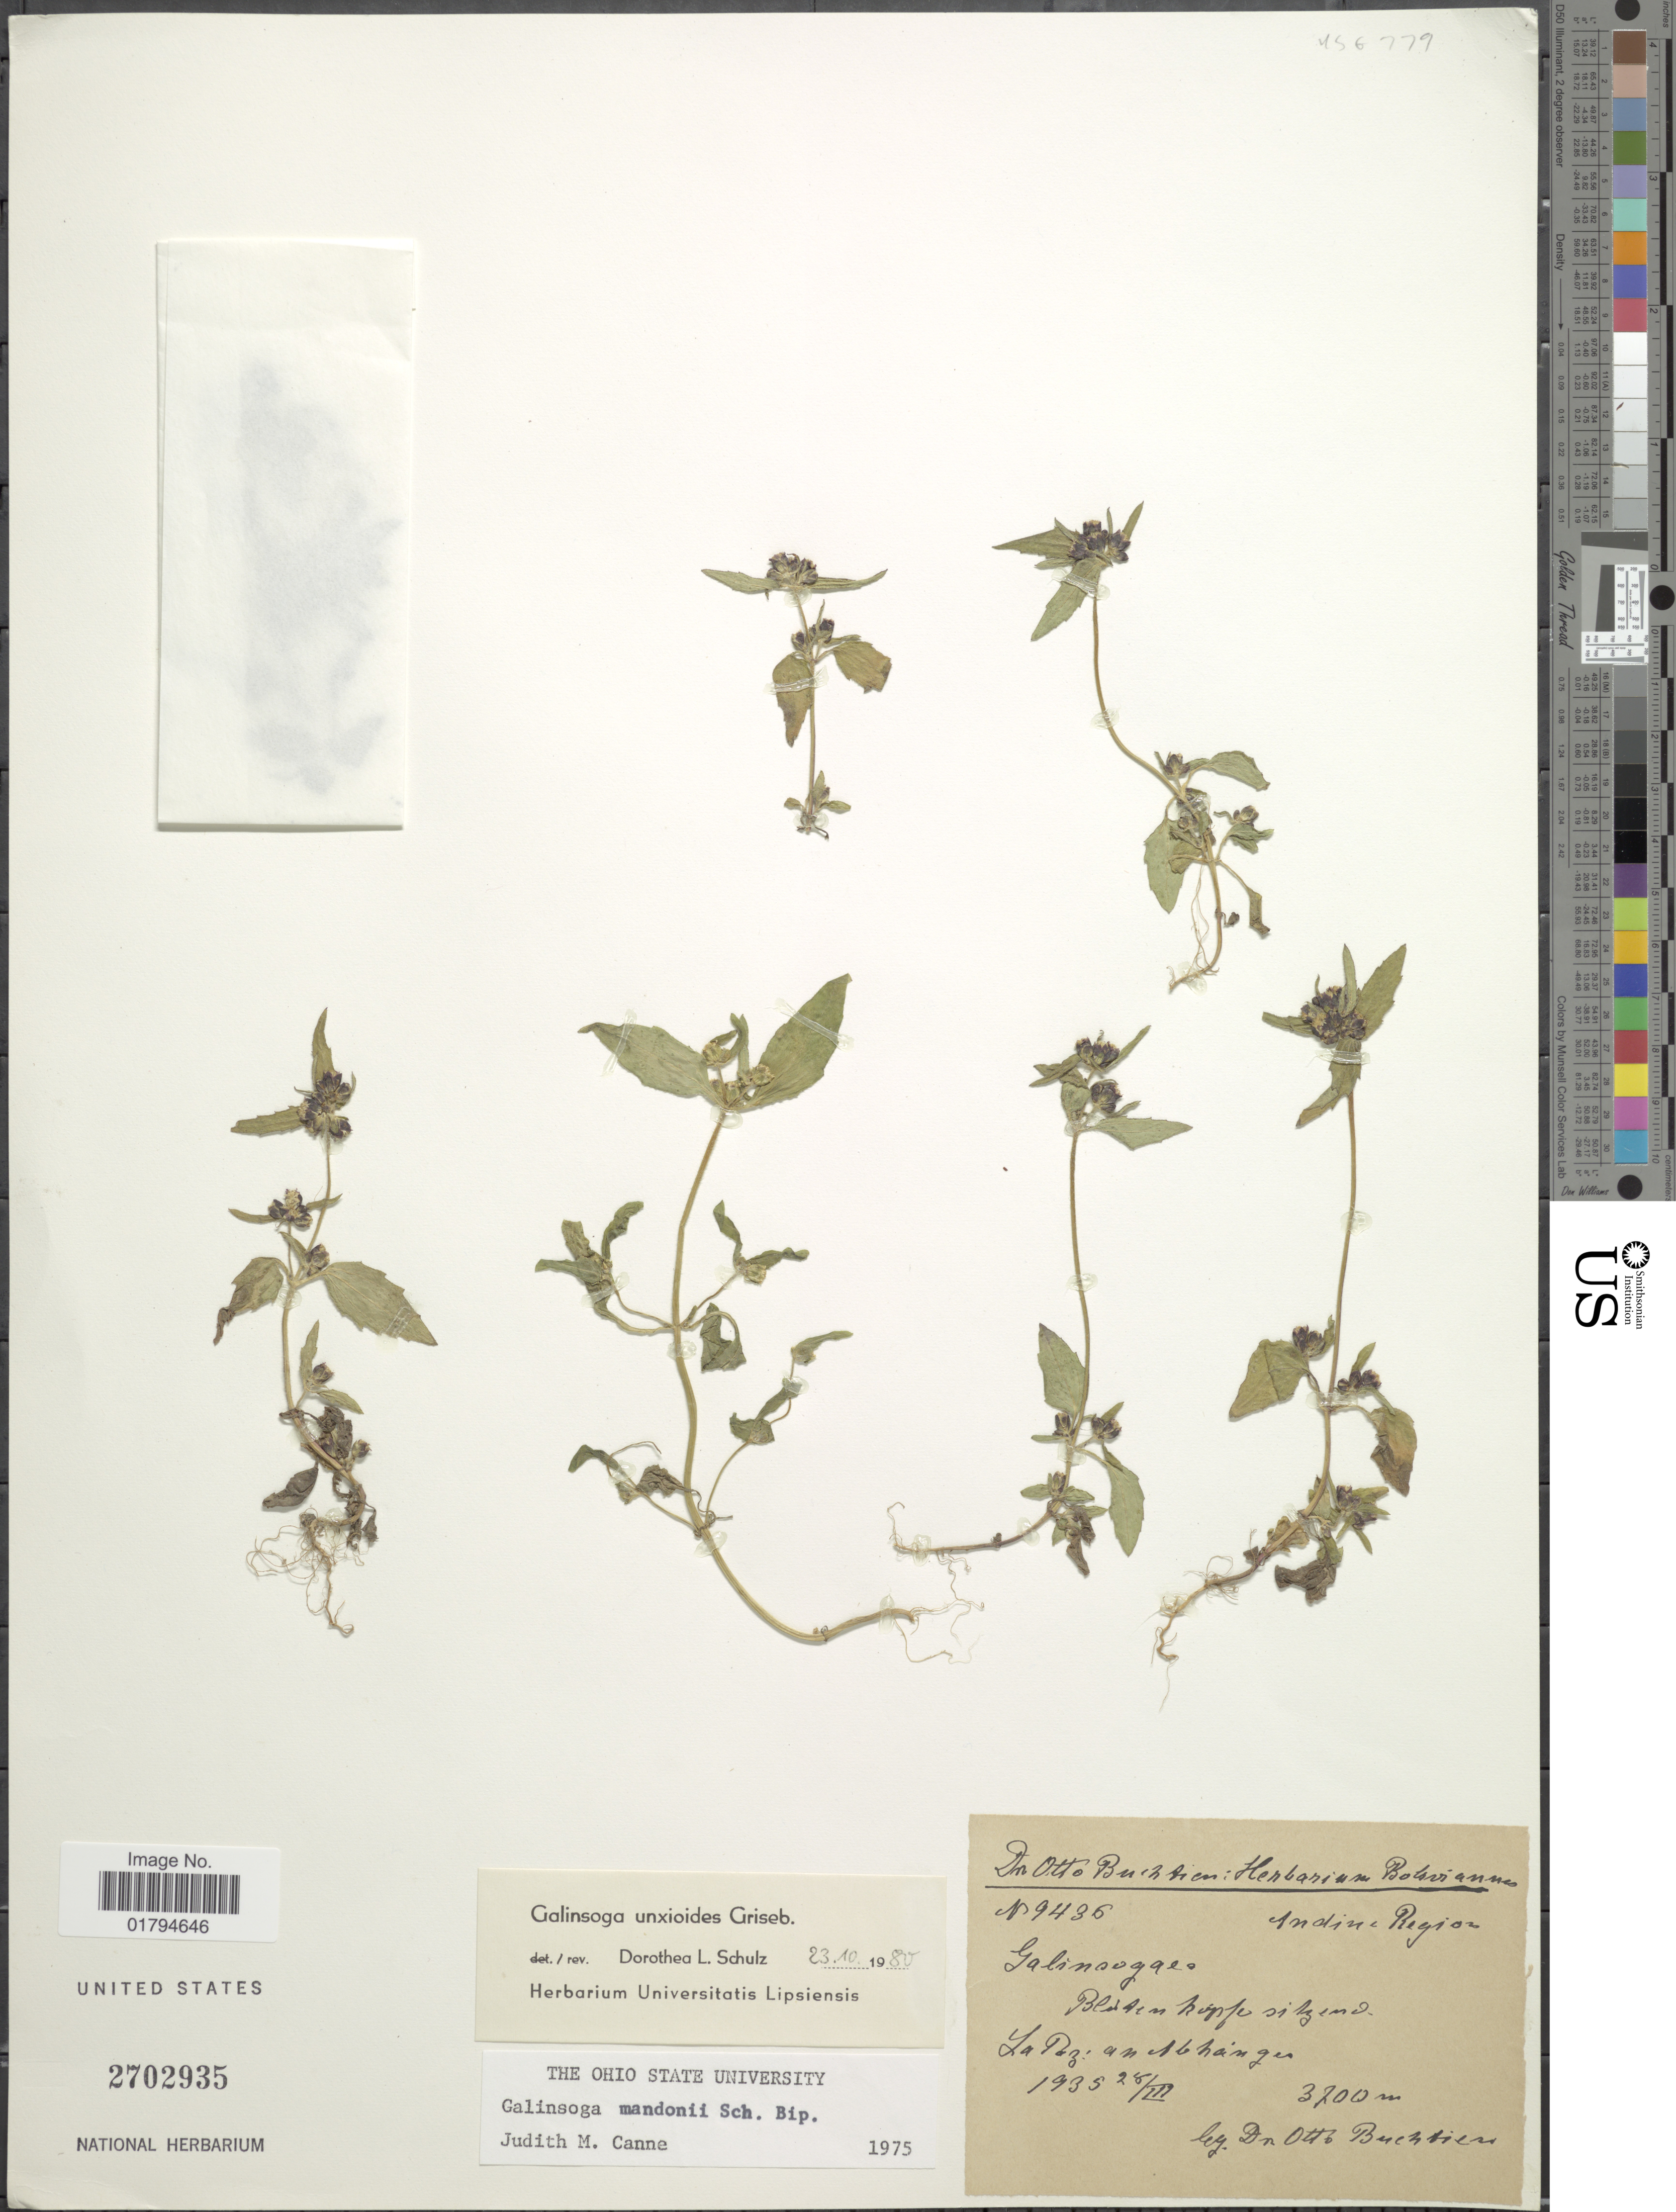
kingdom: Plantae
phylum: Tracheophyta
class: Magnoliopsida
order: Asterales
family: Asteraceae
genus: Galinsoga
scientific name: Galinsoga unxioides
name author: Griseb.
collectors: O. Buchtien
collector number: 9436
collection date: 1935-03-28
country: Bolivia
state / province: La Paz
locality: Andine Region, an Abhainger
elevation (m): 3700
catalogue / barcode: US 2702935